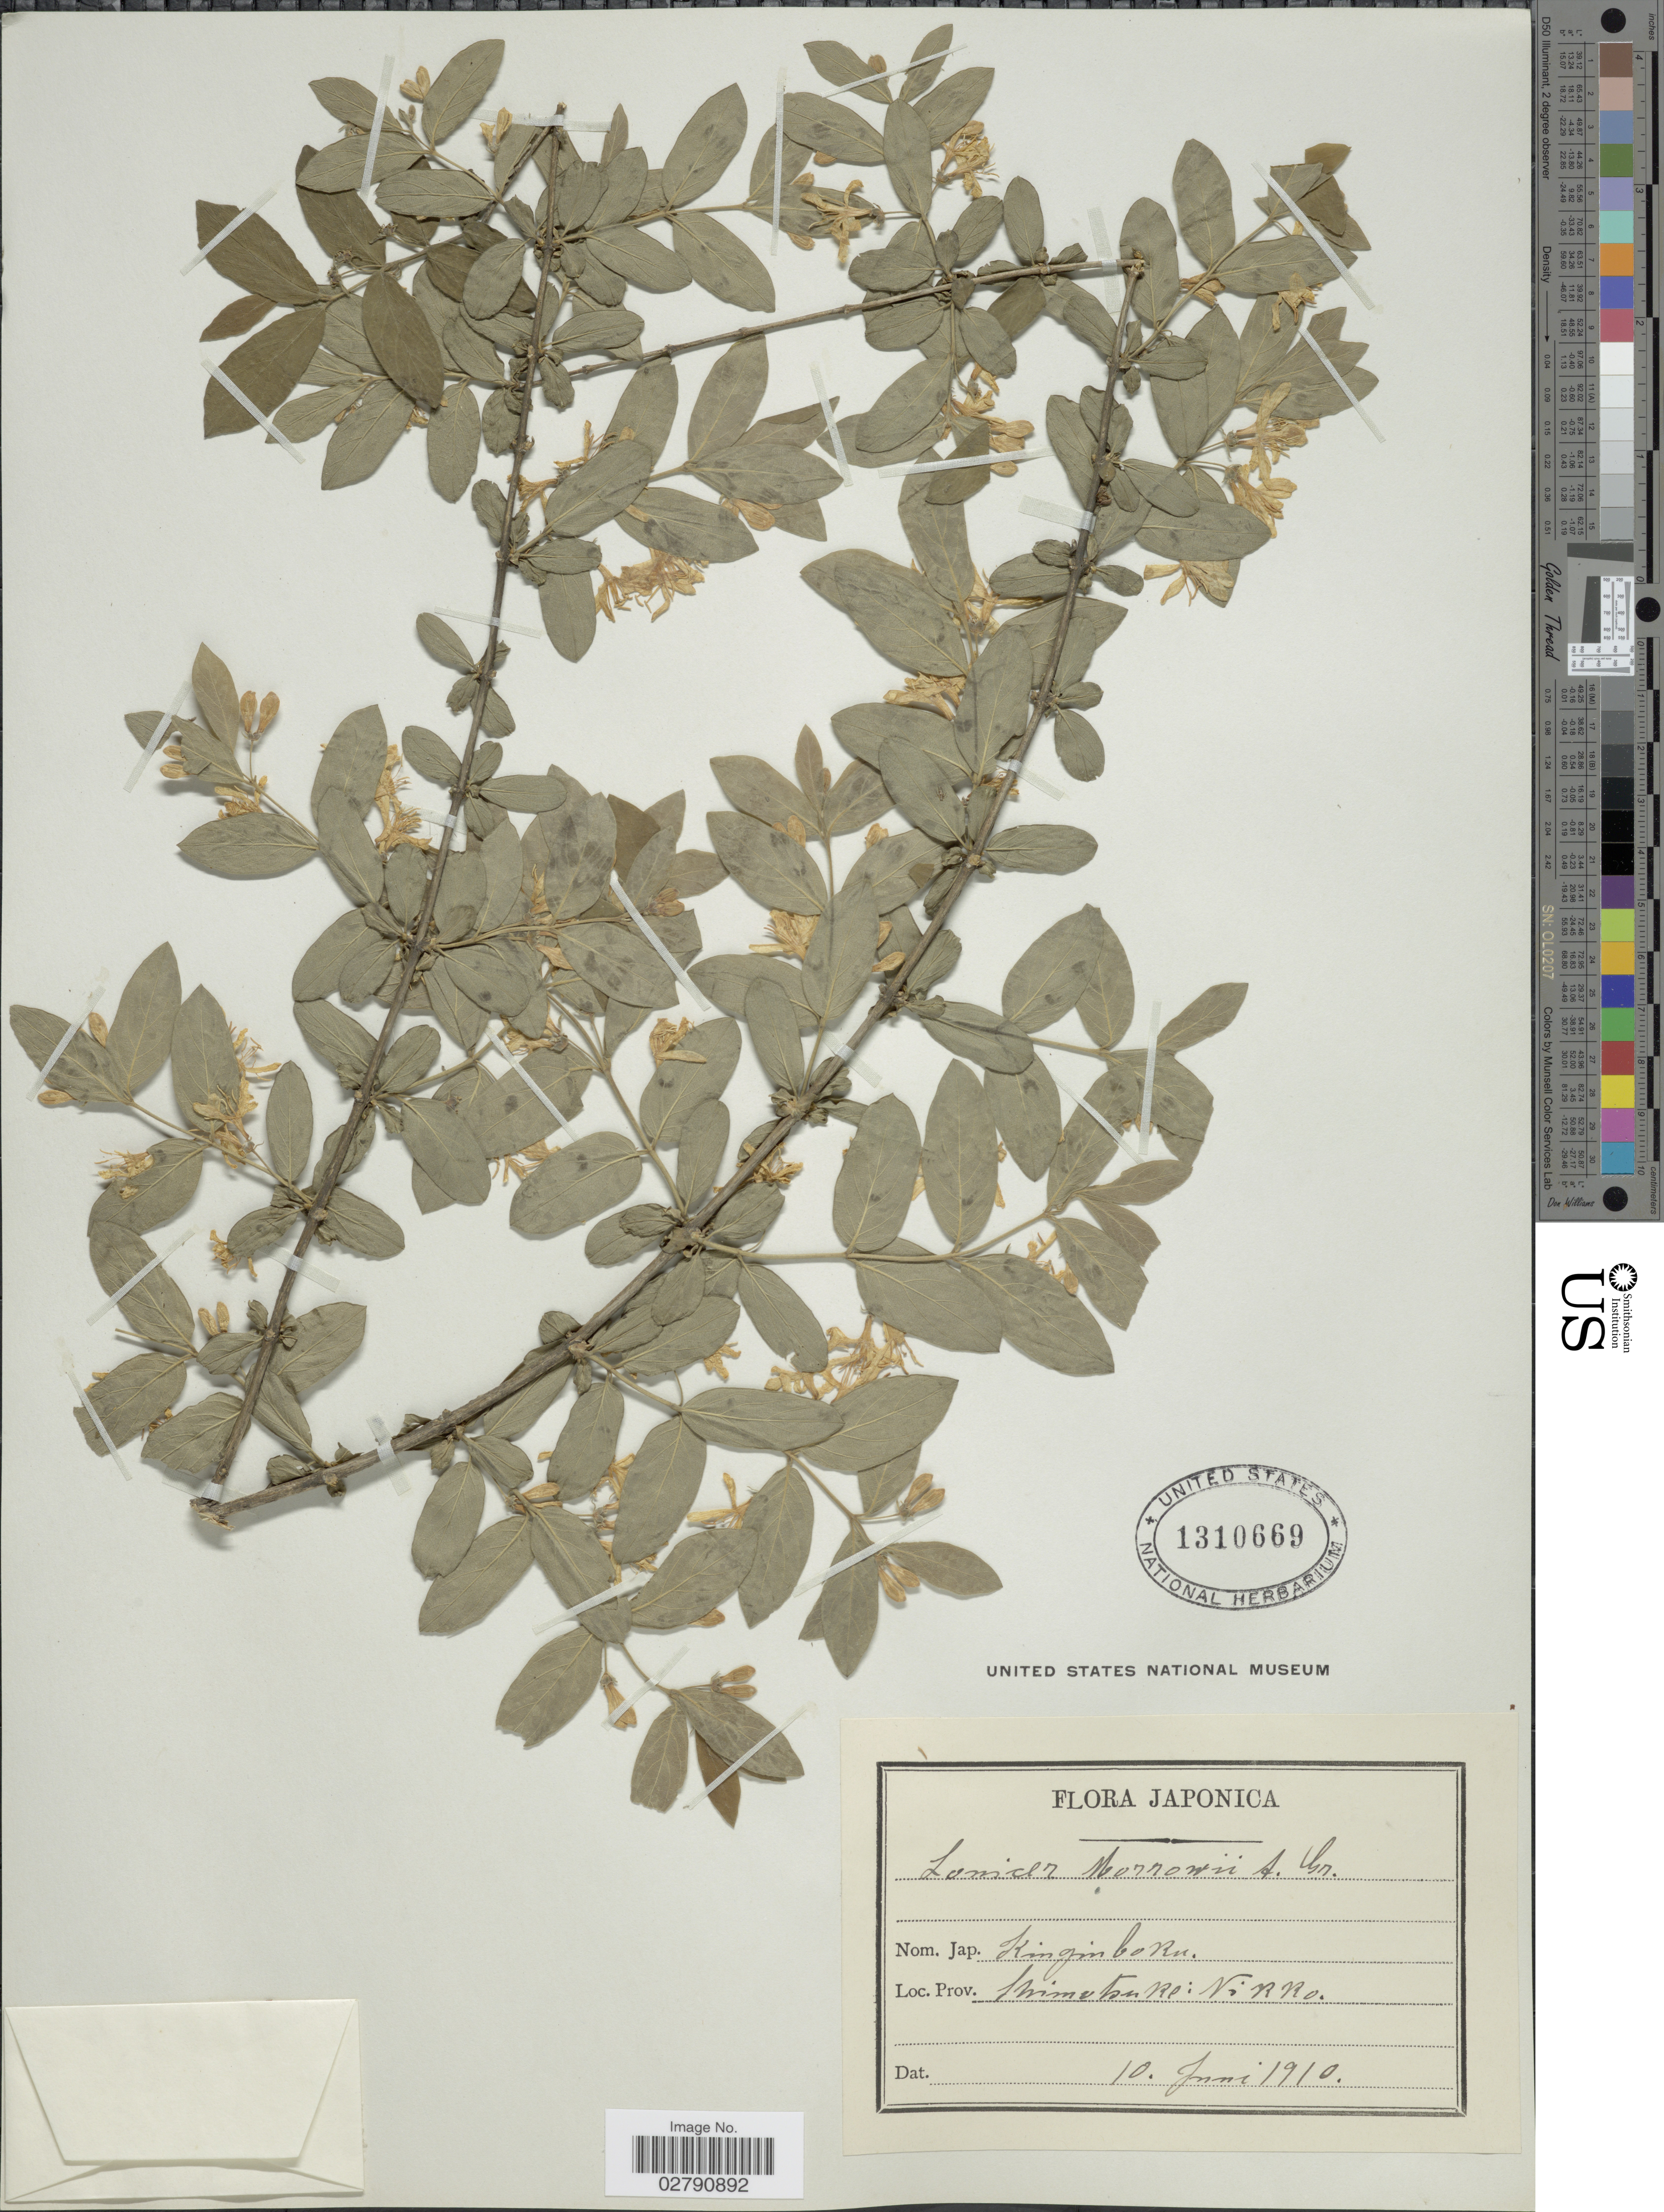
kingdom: Plantae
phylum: Tracheophyta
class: Magnoliopsida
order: Dipsacales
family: Caprifoliaceae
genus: Lonicera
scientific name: Lonicera morrowii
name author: A. Gray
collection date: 1910-06-10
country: Japan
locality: Shimotsuke: Nikko/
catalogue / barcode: US 1310669